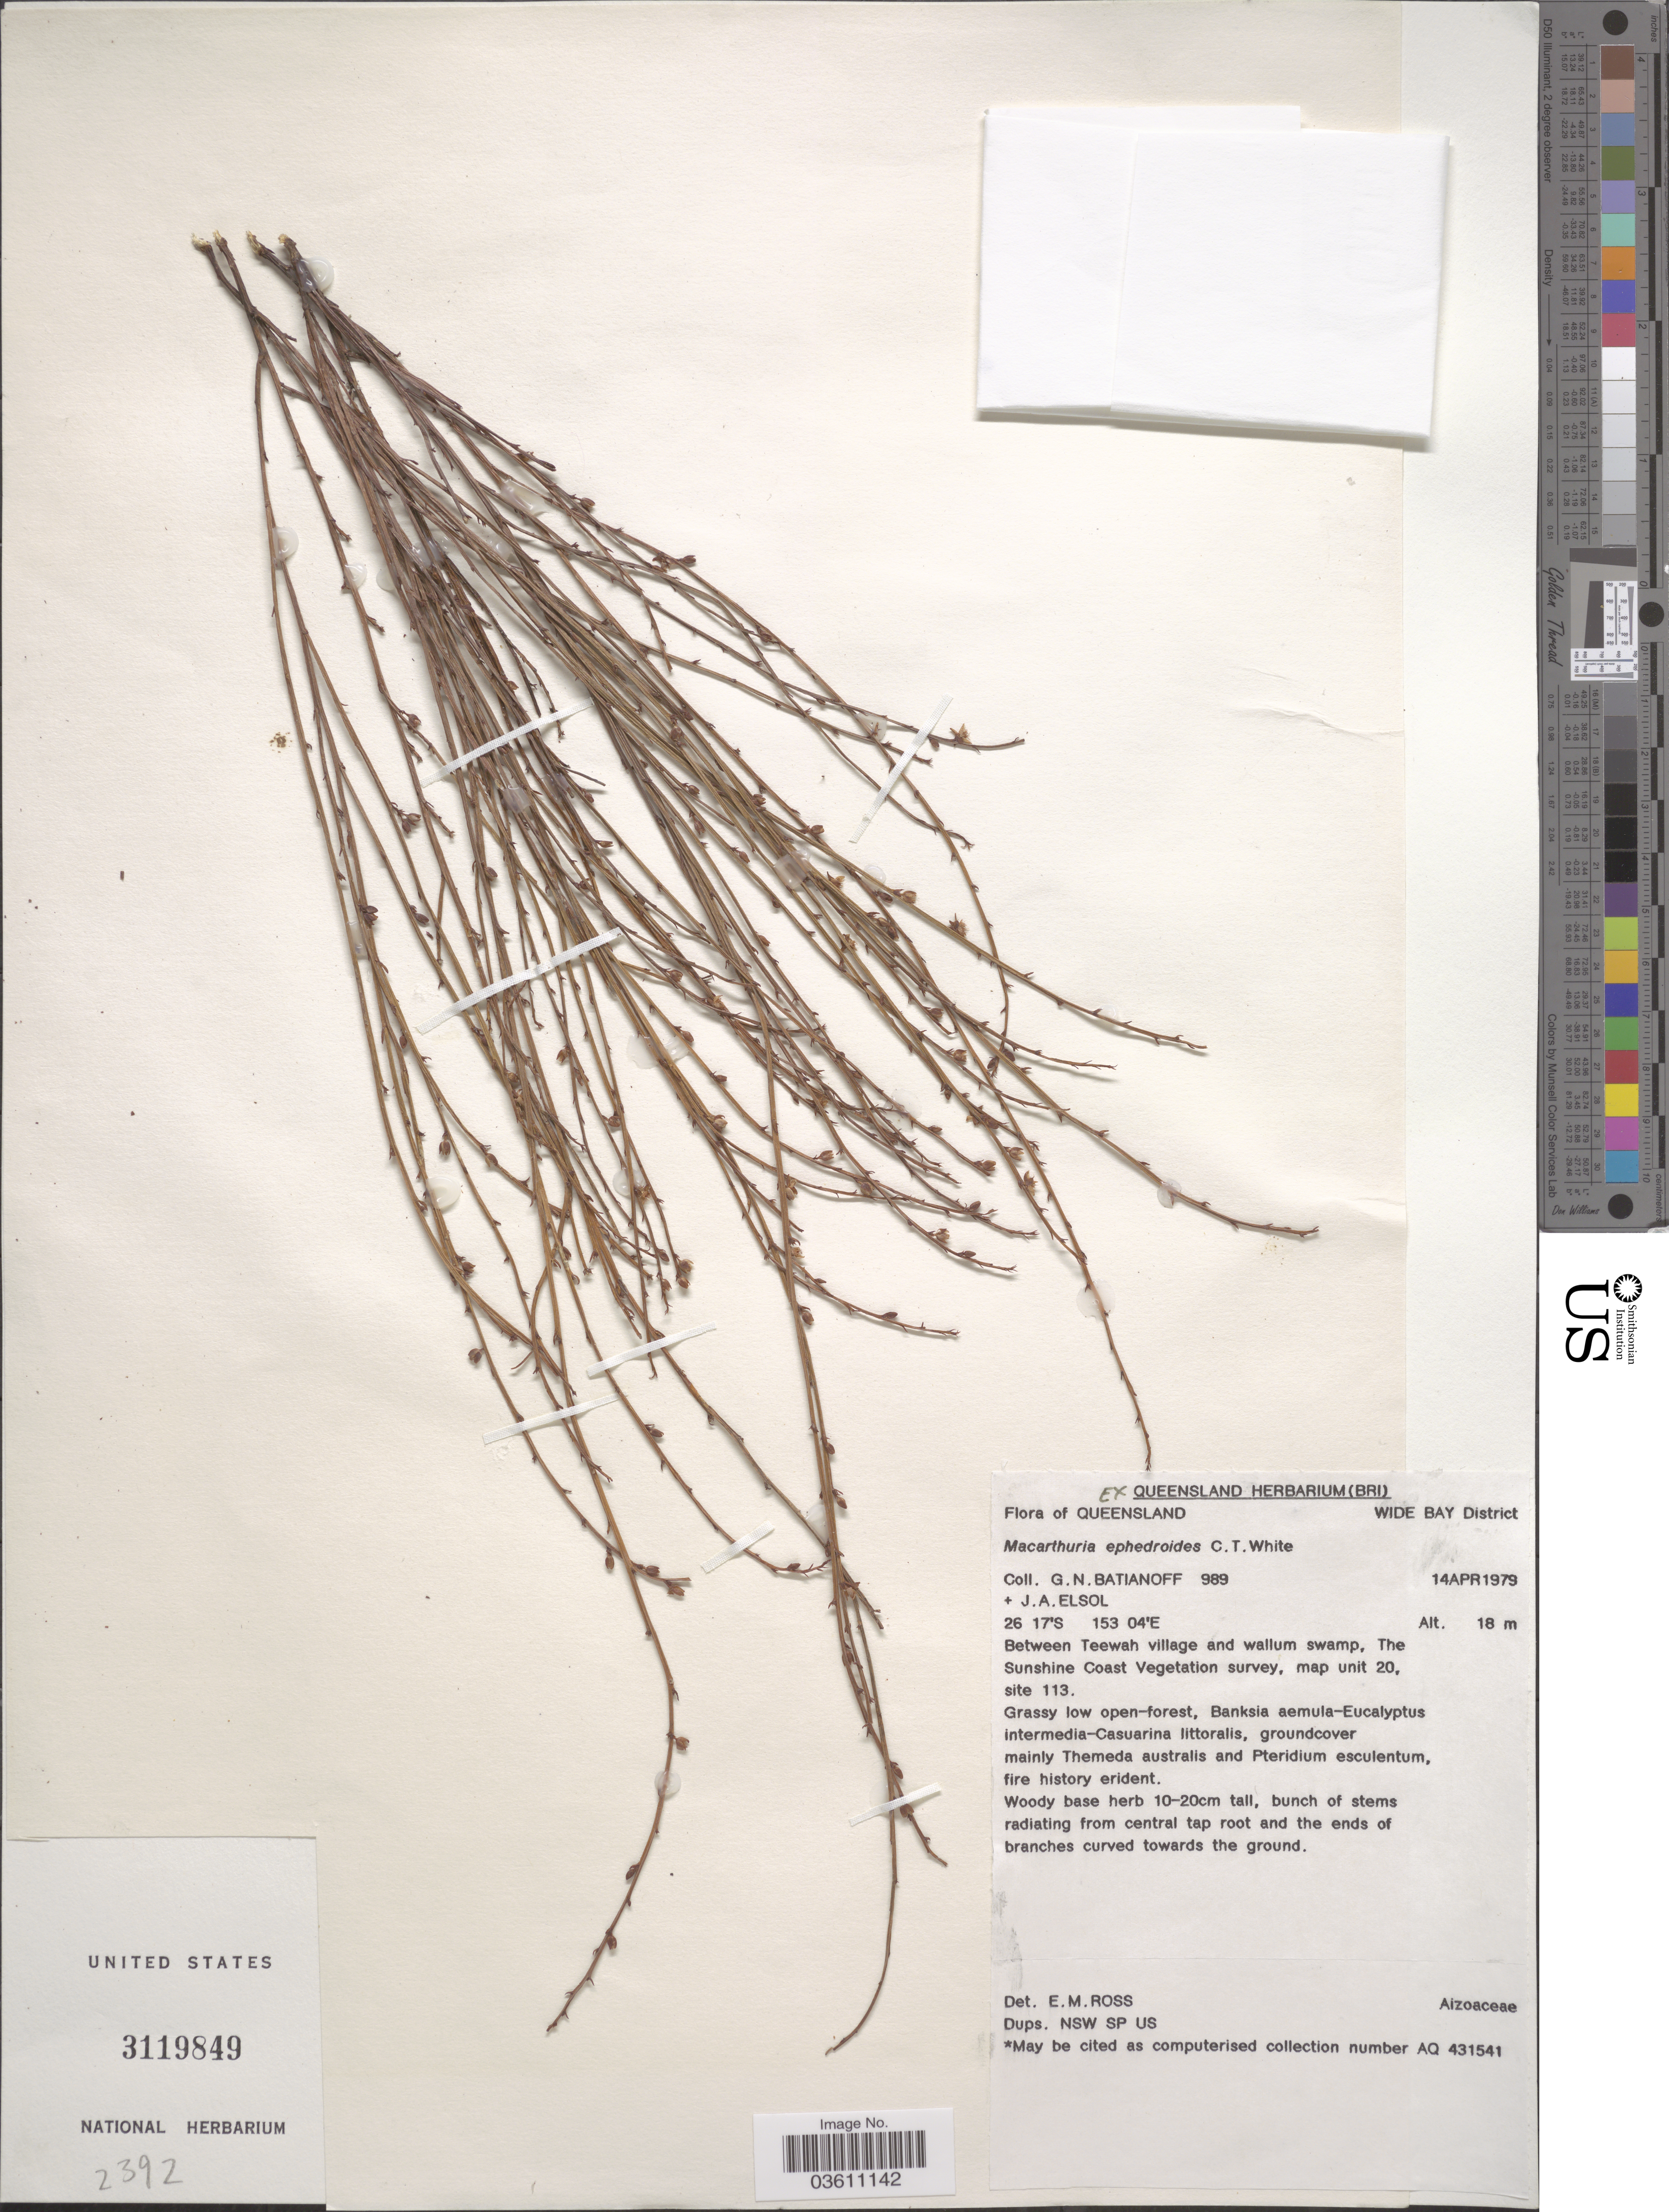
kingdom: Plantae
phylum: Tracheophyta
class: Magnoliopsida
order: Caryophyllales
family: Macarthuriaceae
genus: Macarthuria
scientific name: Macarthuria ephedroides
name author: C.T. White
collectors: G. Batianoff & J. Elsol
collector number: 989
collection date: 1979-04-14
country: Australia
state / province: Queensland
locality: Wide Bay District. Between Teewah village and wallum swamp. The Sunshine Coast Vegetation survey, map unit 20, site 113.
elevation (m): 18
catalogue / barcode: US 3119849